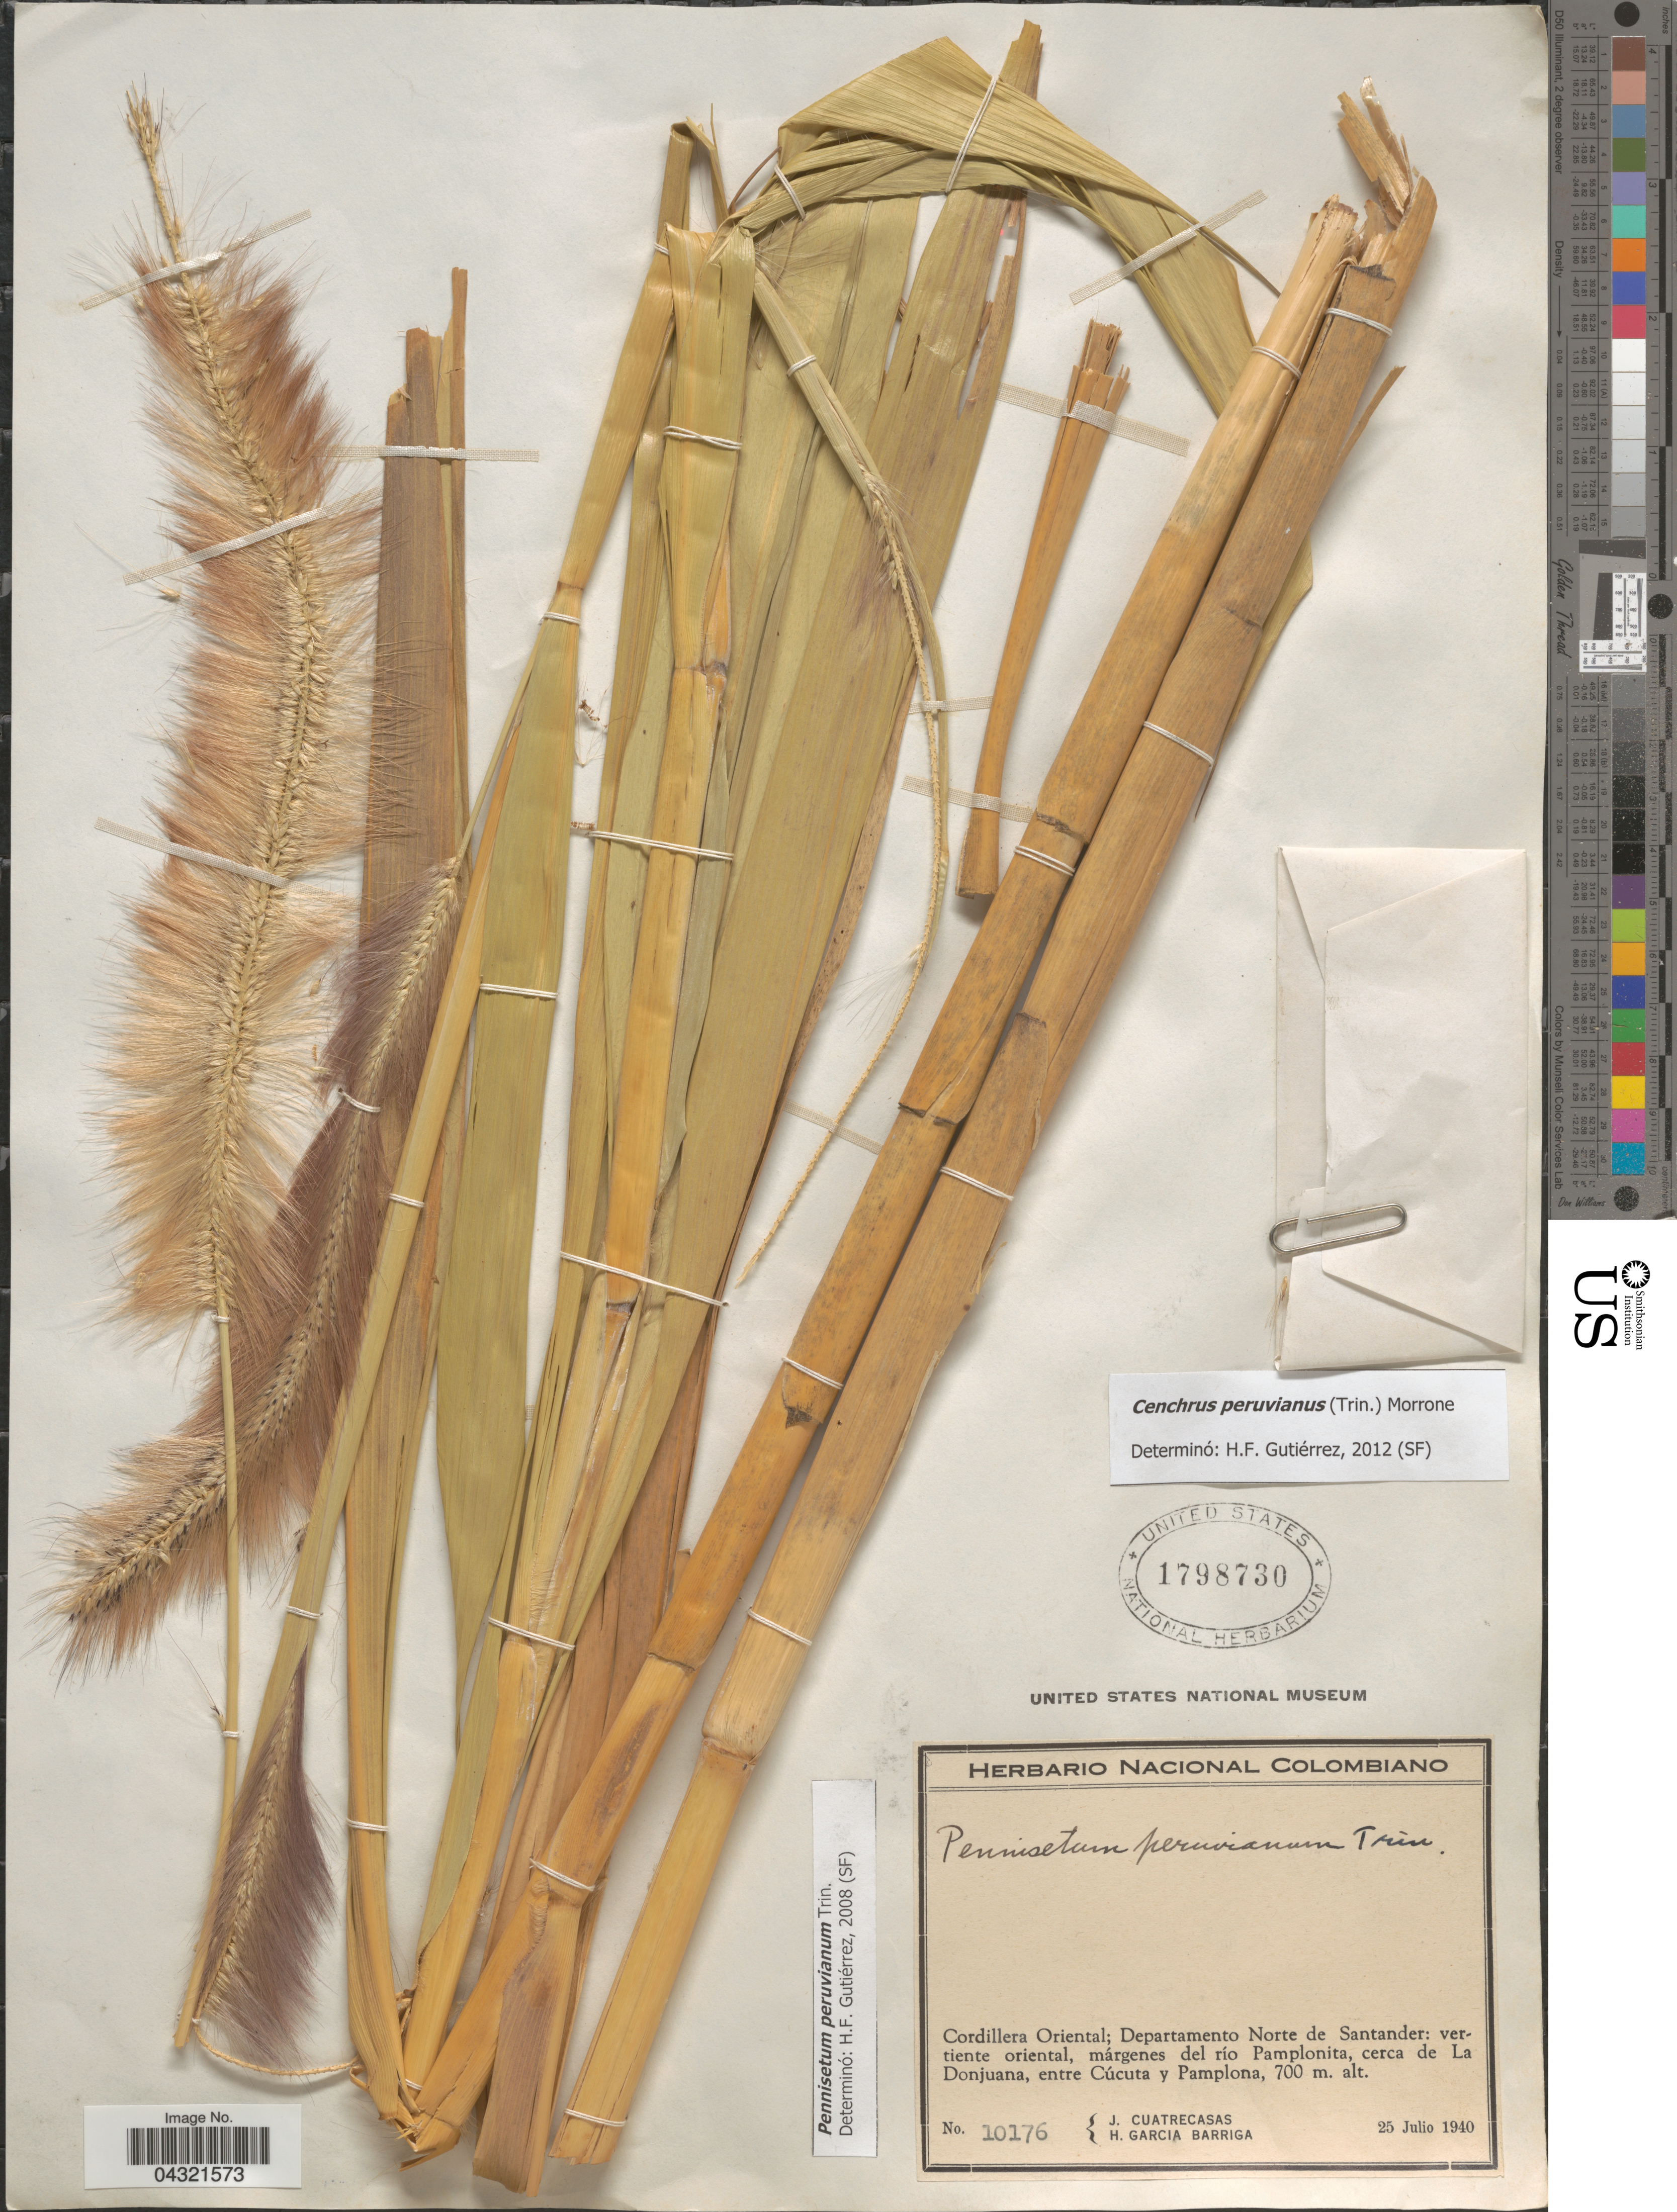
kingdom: Plantae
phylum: Tracheophyta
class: Liliopsida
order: Poales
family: Poaceae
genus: Cenchrus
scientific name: Cenchrus peruvianus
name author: (Trin.) Morrone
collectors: J. Cuatrecasas & H. García Barriga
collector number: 10176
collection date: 1940-07-25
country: Colombia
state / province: Norte de Santander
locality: Cordillera Oriental; Departamento Norte de Santander: vertiente oriental, márgenes del río Pamplonita, cerca de La Donjuana, entre Cúcuta y Pamplona.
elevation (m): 700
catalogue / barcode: US 1798730